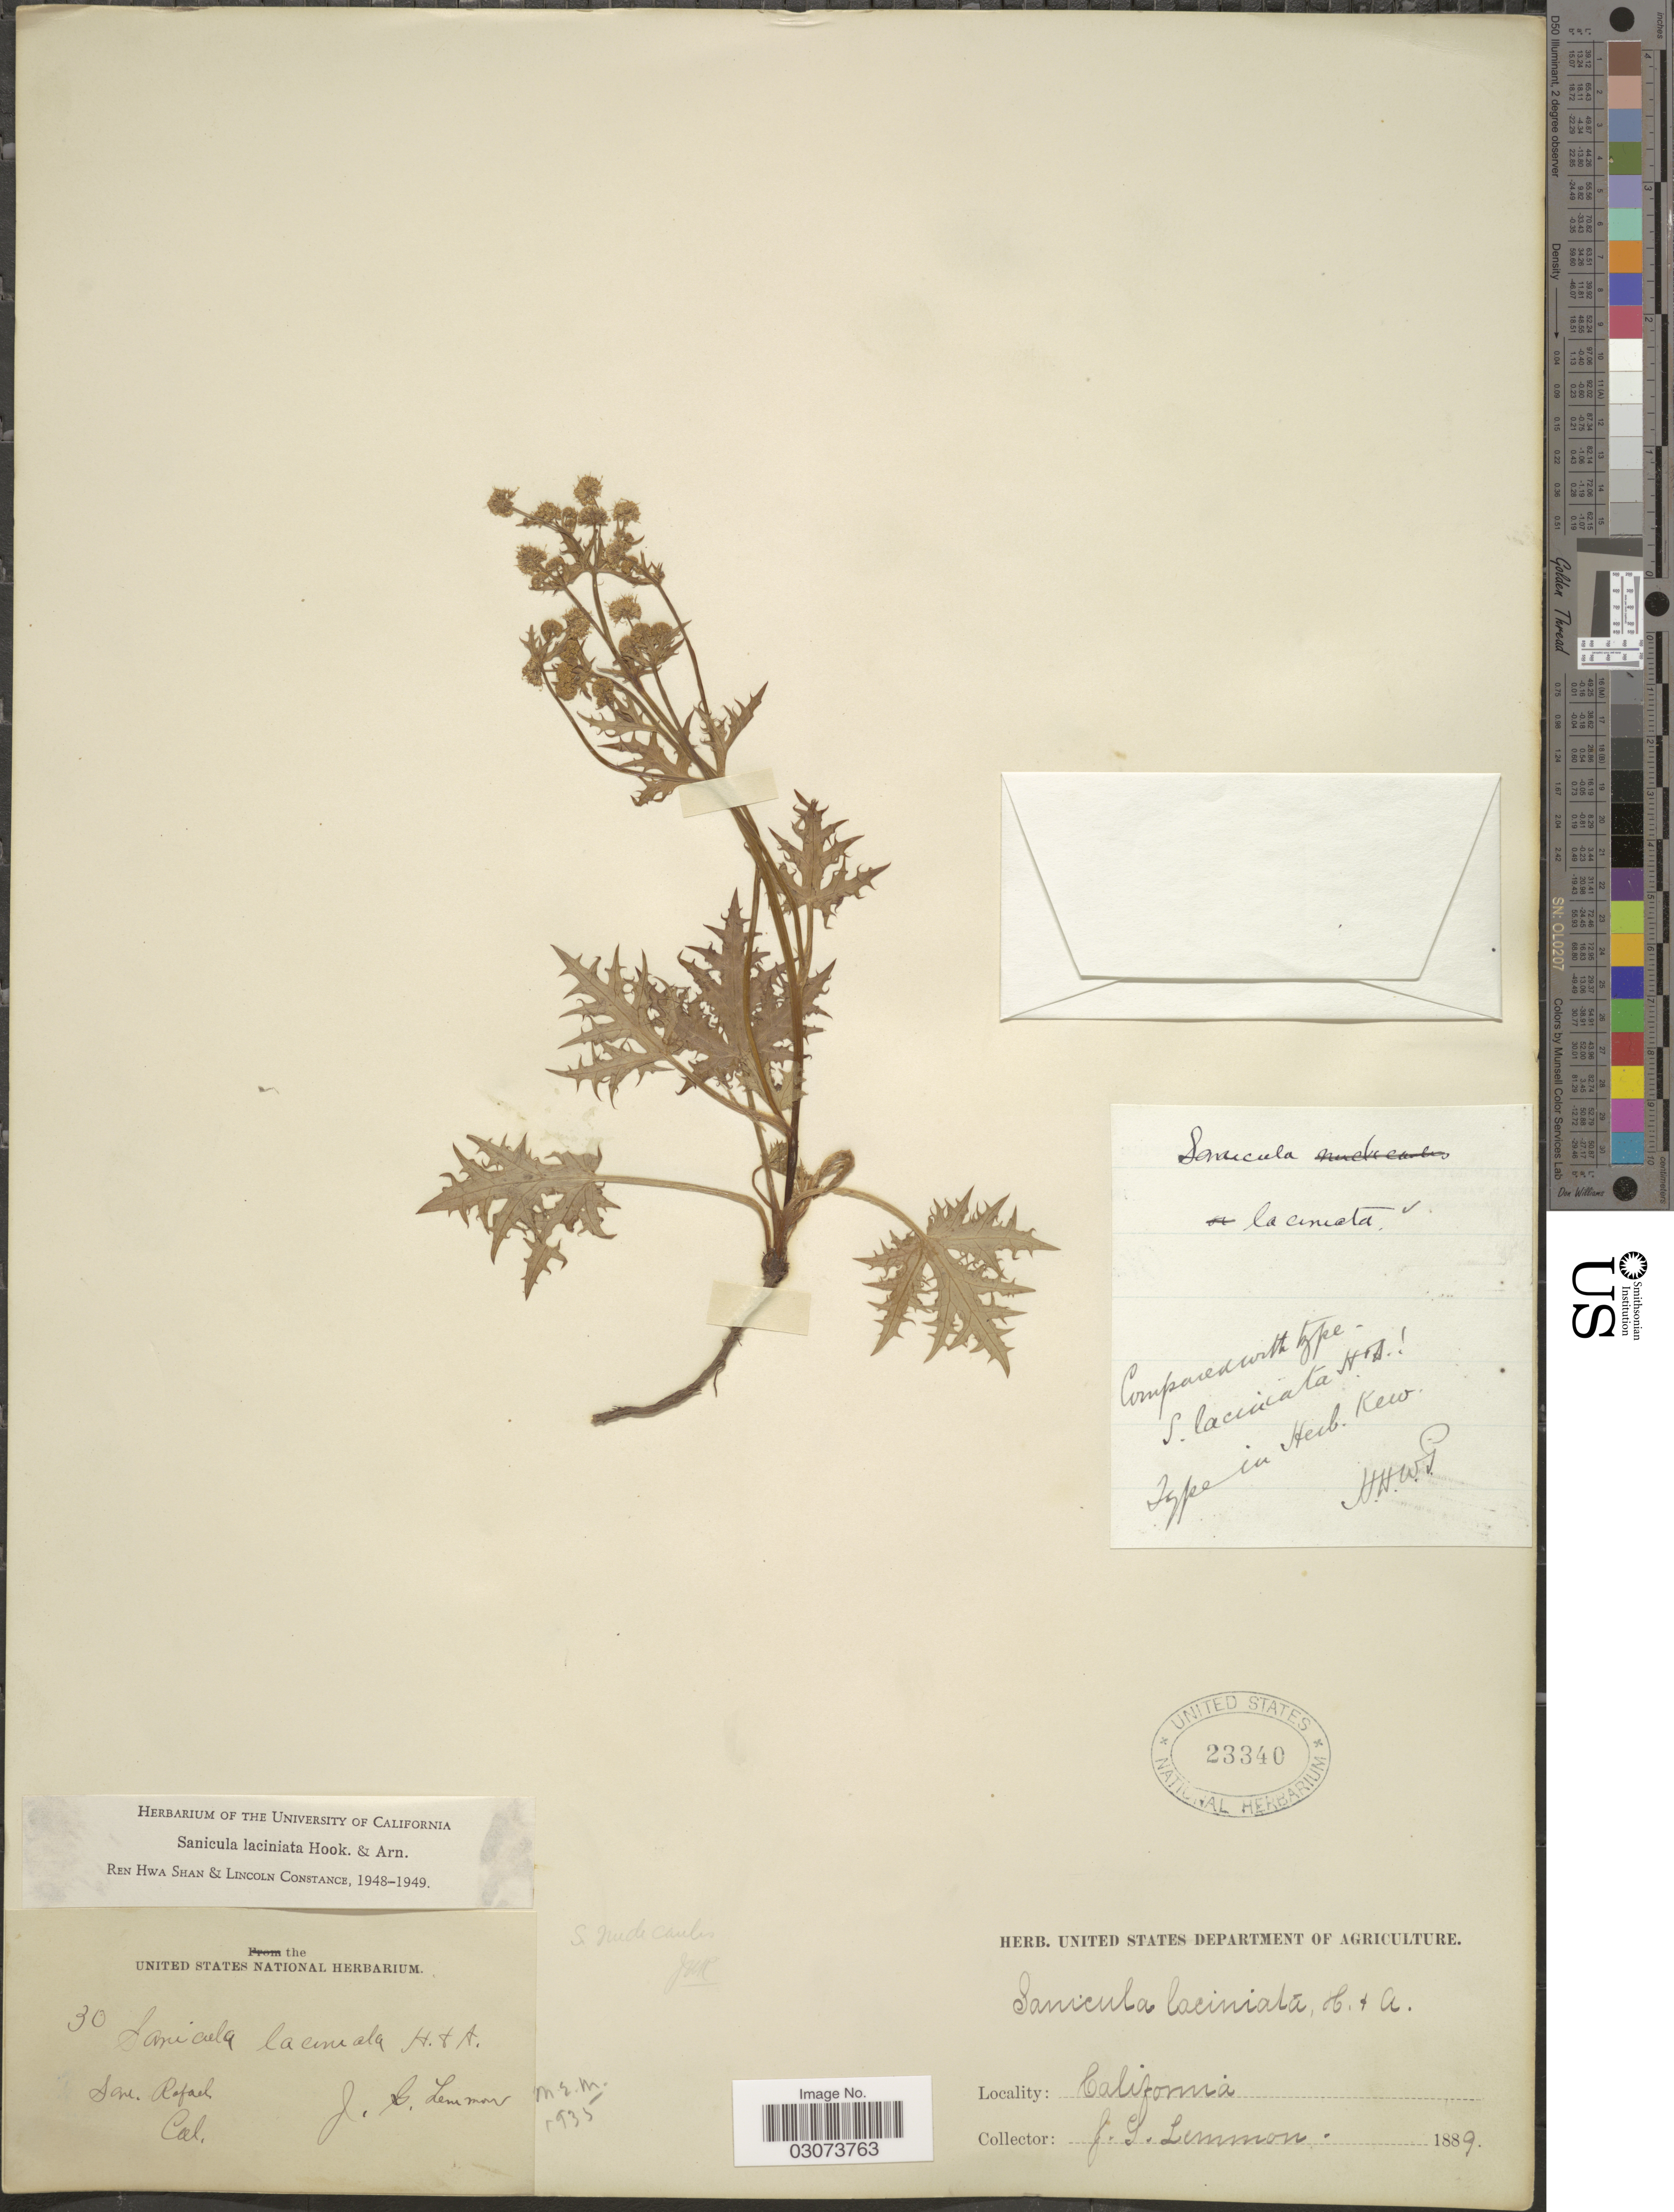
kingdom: Plantae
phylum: Tracheophyta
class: Magnoliopsida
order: Apiales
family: Apiaceae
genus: Sanicula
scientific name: Sanicula laciniata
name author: Hook. & Arn.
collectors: J. Lemmon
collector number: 30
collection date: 1889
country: United States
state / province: California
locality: San. Rafael.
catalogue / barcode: US 23340